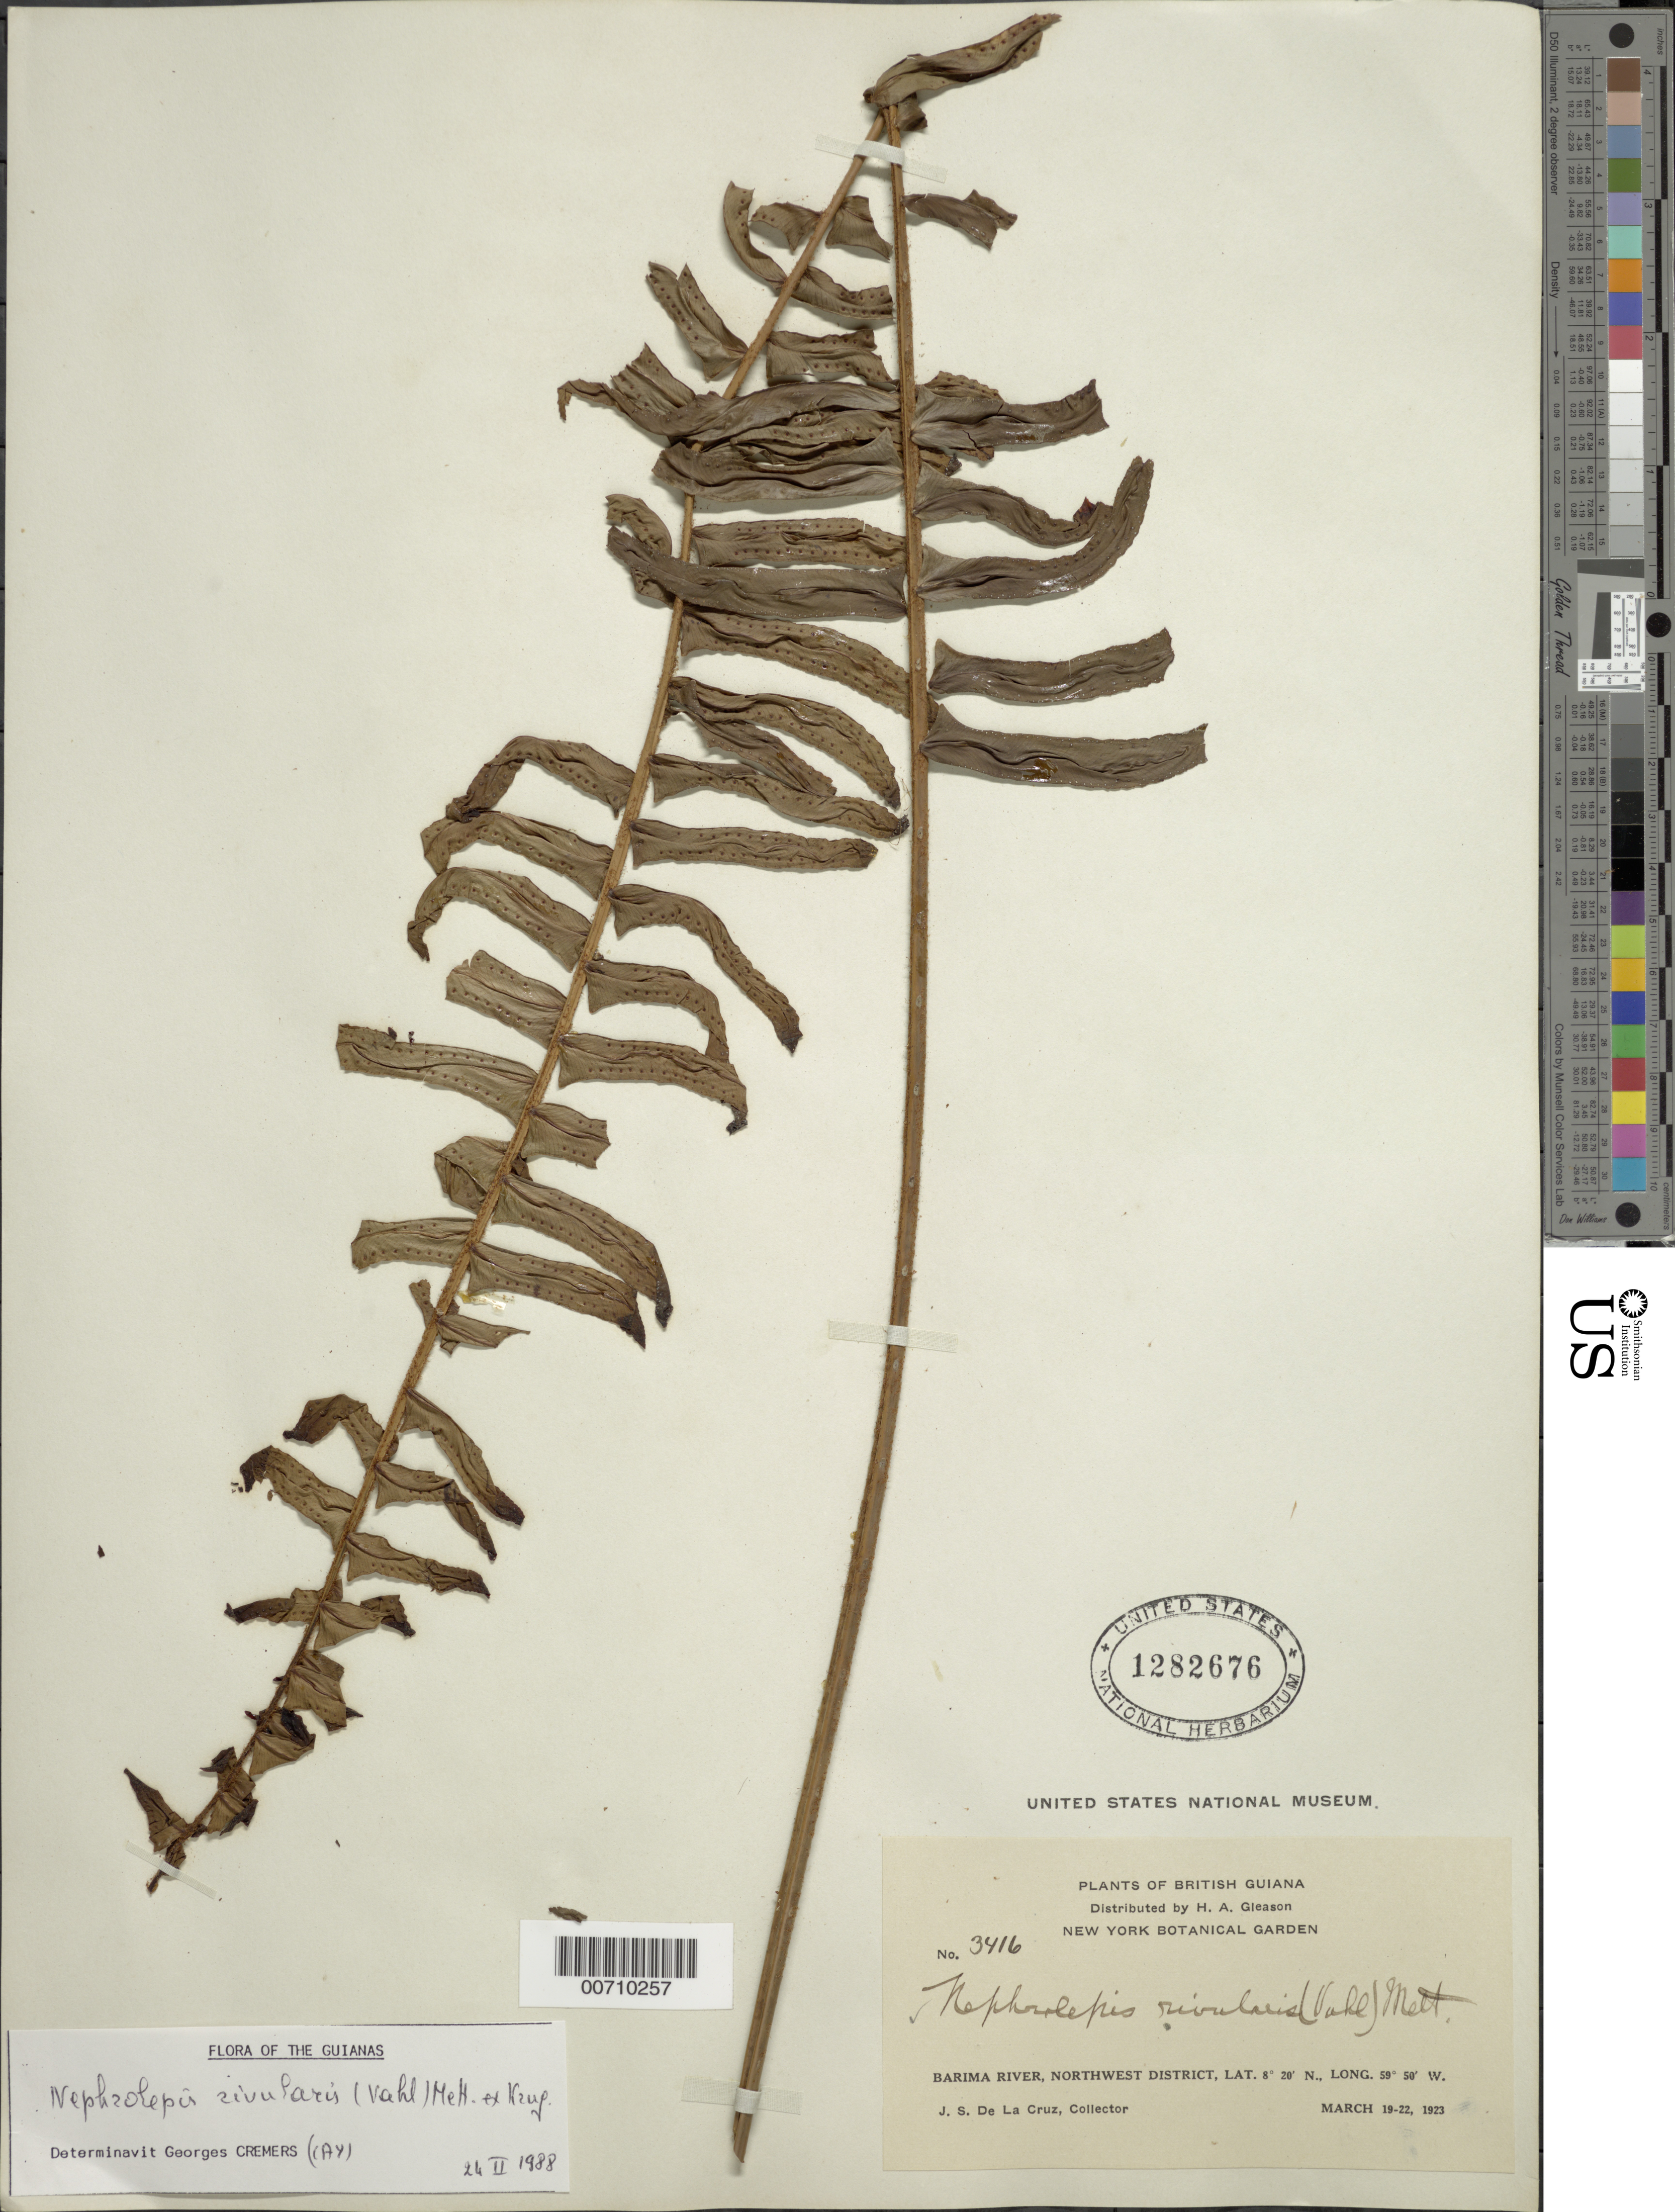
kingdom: Plantae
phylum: Tracheophyta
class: Polypodiopsida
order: Polypodiales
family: Nephrolepidaceae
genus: Nephrolepis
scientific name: Nephrolepis rivularis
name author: (Vahl) Mett. ex Krug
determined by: Cremers, Georges A.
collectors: J. S. de la Cruz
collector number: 3416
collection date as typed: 19-Mar-23 to 22-Mar-23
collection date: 1923-03-19/1923-03-22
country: Guyana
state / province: Barima-Waini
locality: Barima R., NW District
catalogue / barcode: US 1282676